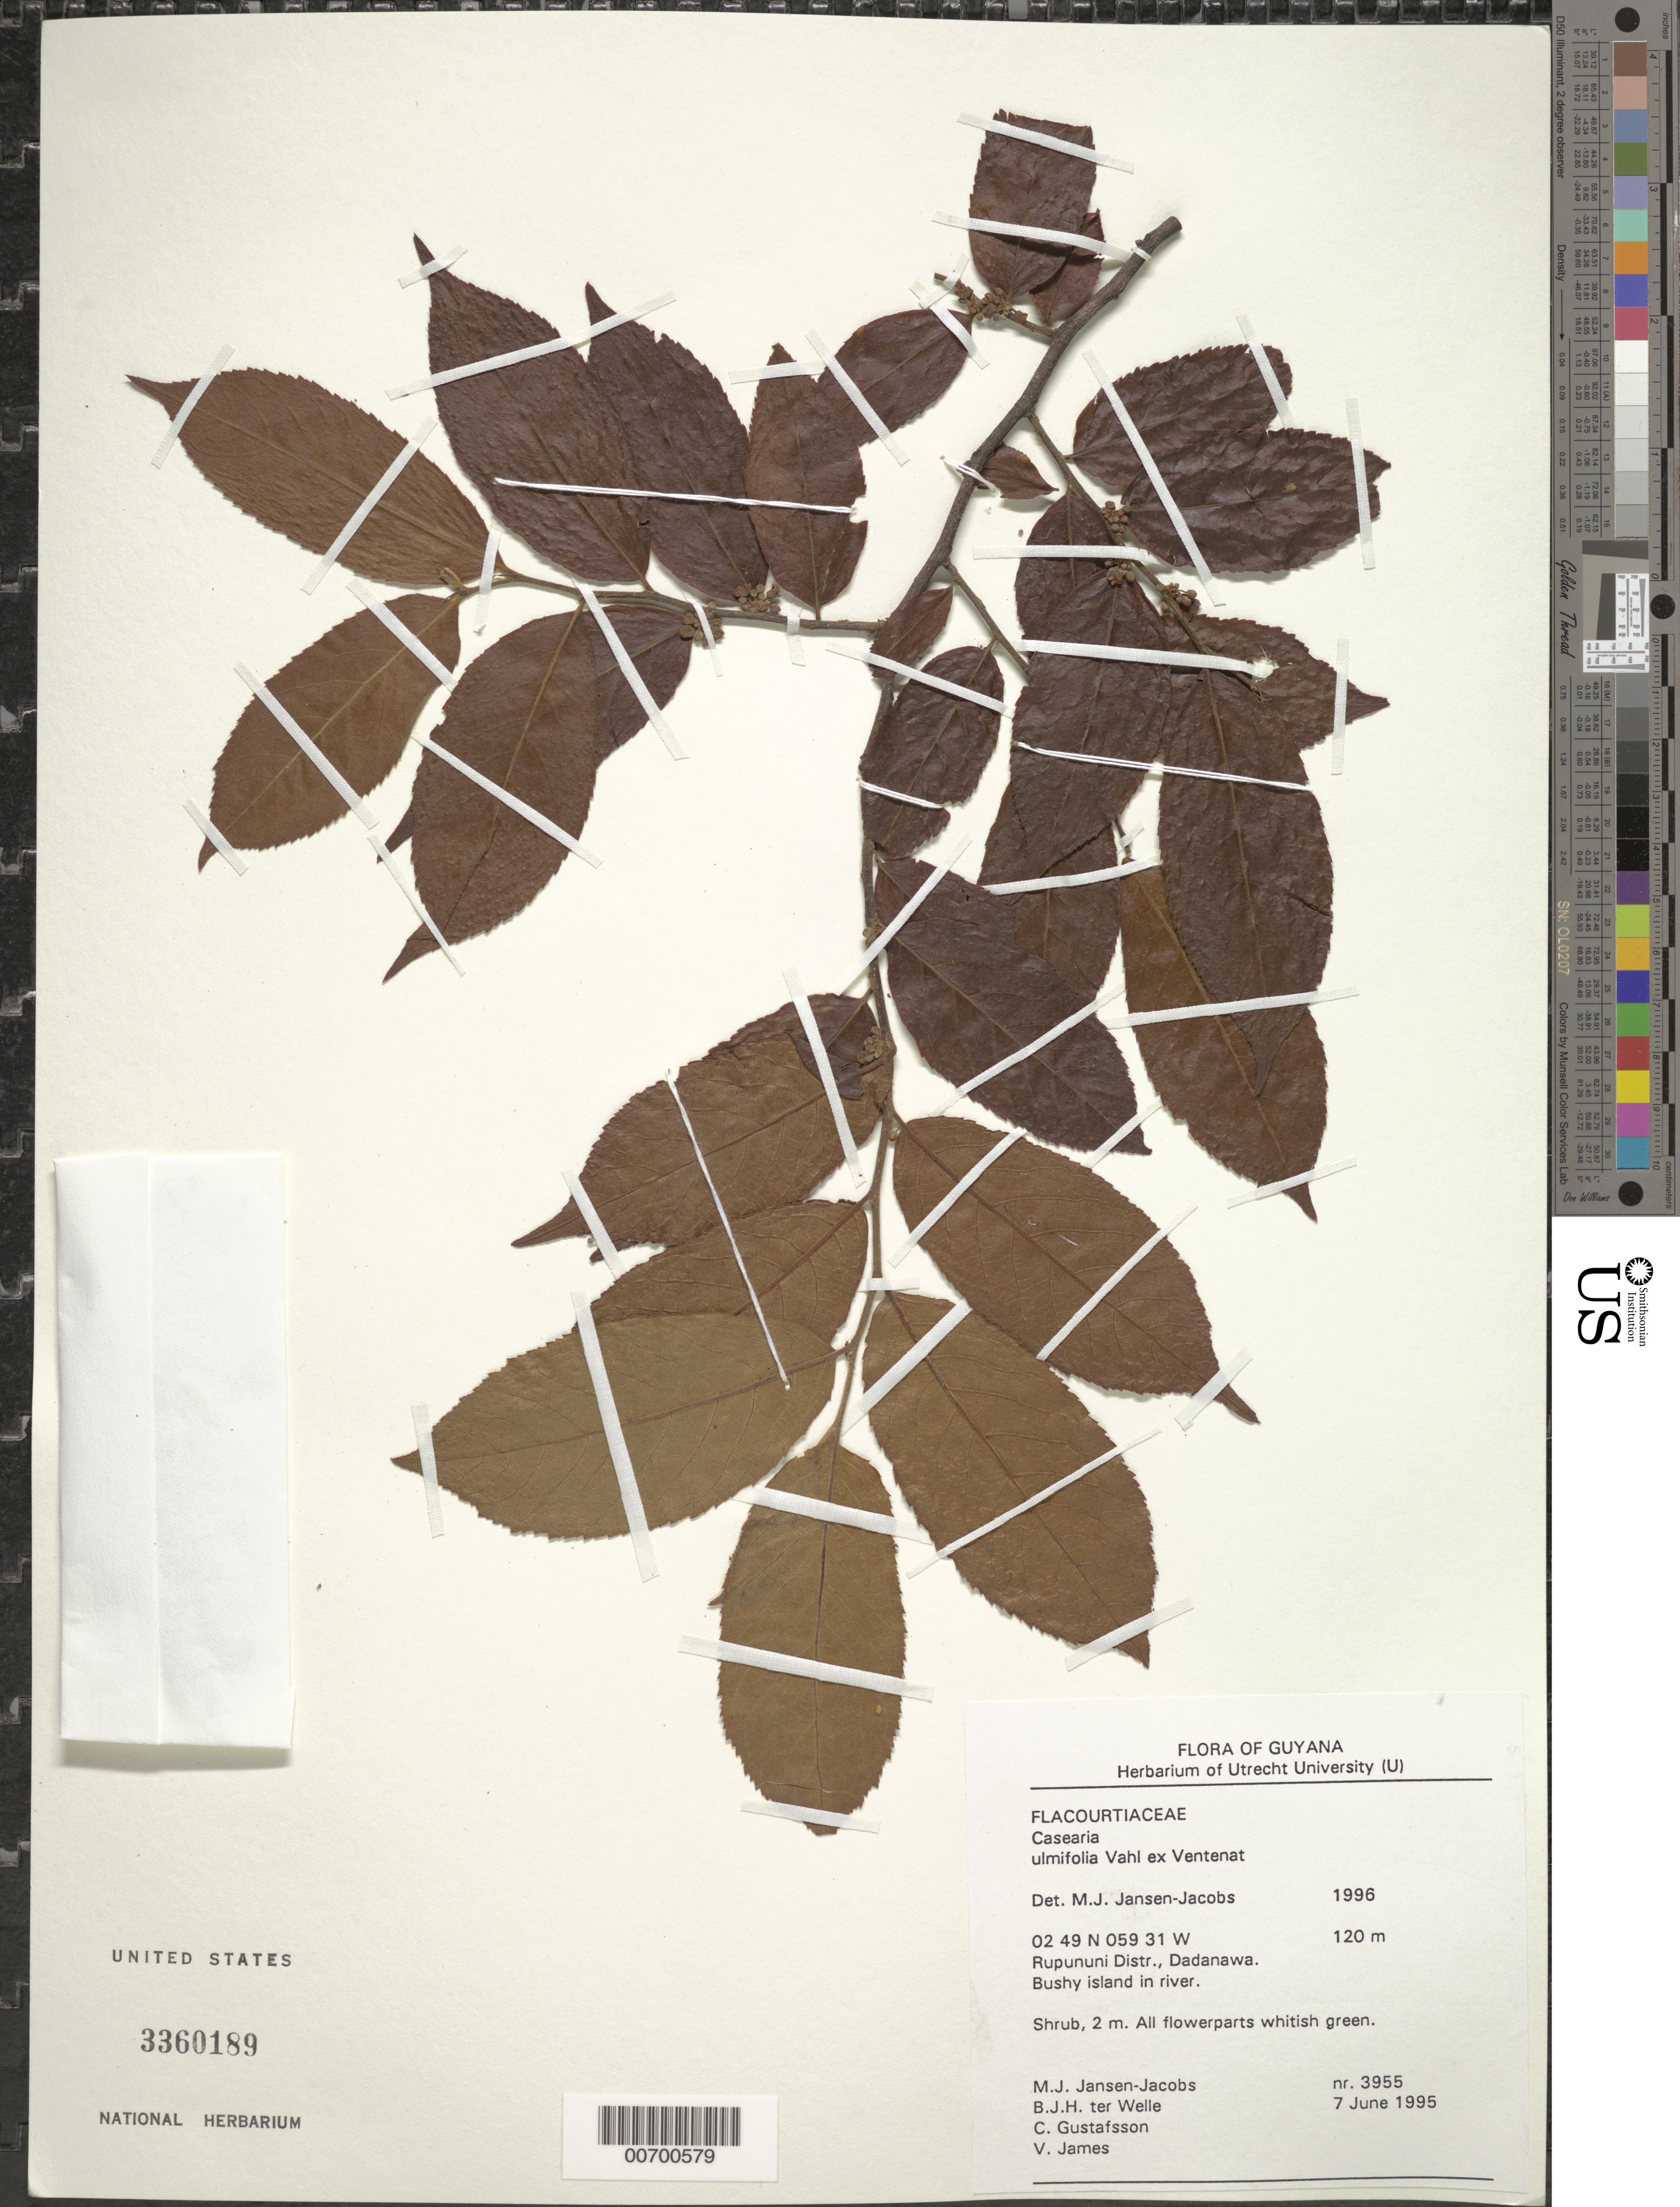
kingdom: Plantae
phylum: Tracheophyta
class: Magnoliopsida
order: Malpighiales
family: Salicaceae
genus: Casearia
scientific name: Casearia ulmifolia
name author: Vahl ex Vent.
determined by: Jansen-Jacobs, M. J., (U), Nationaal Herbarium Nederland, Utrecht University branch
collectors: M. J. Jansen-Jacobs, B. Welle, C. G. Gustafsson & V. James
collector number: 3955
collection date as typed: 7-Jun-95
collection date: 1995-06-07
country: Guyana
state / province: U. Takutu-U. Essequibo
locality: Dadanawa, Rupununi River, Rupununi District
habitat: Bushy island in river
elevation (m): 120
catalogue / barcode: US 3360189